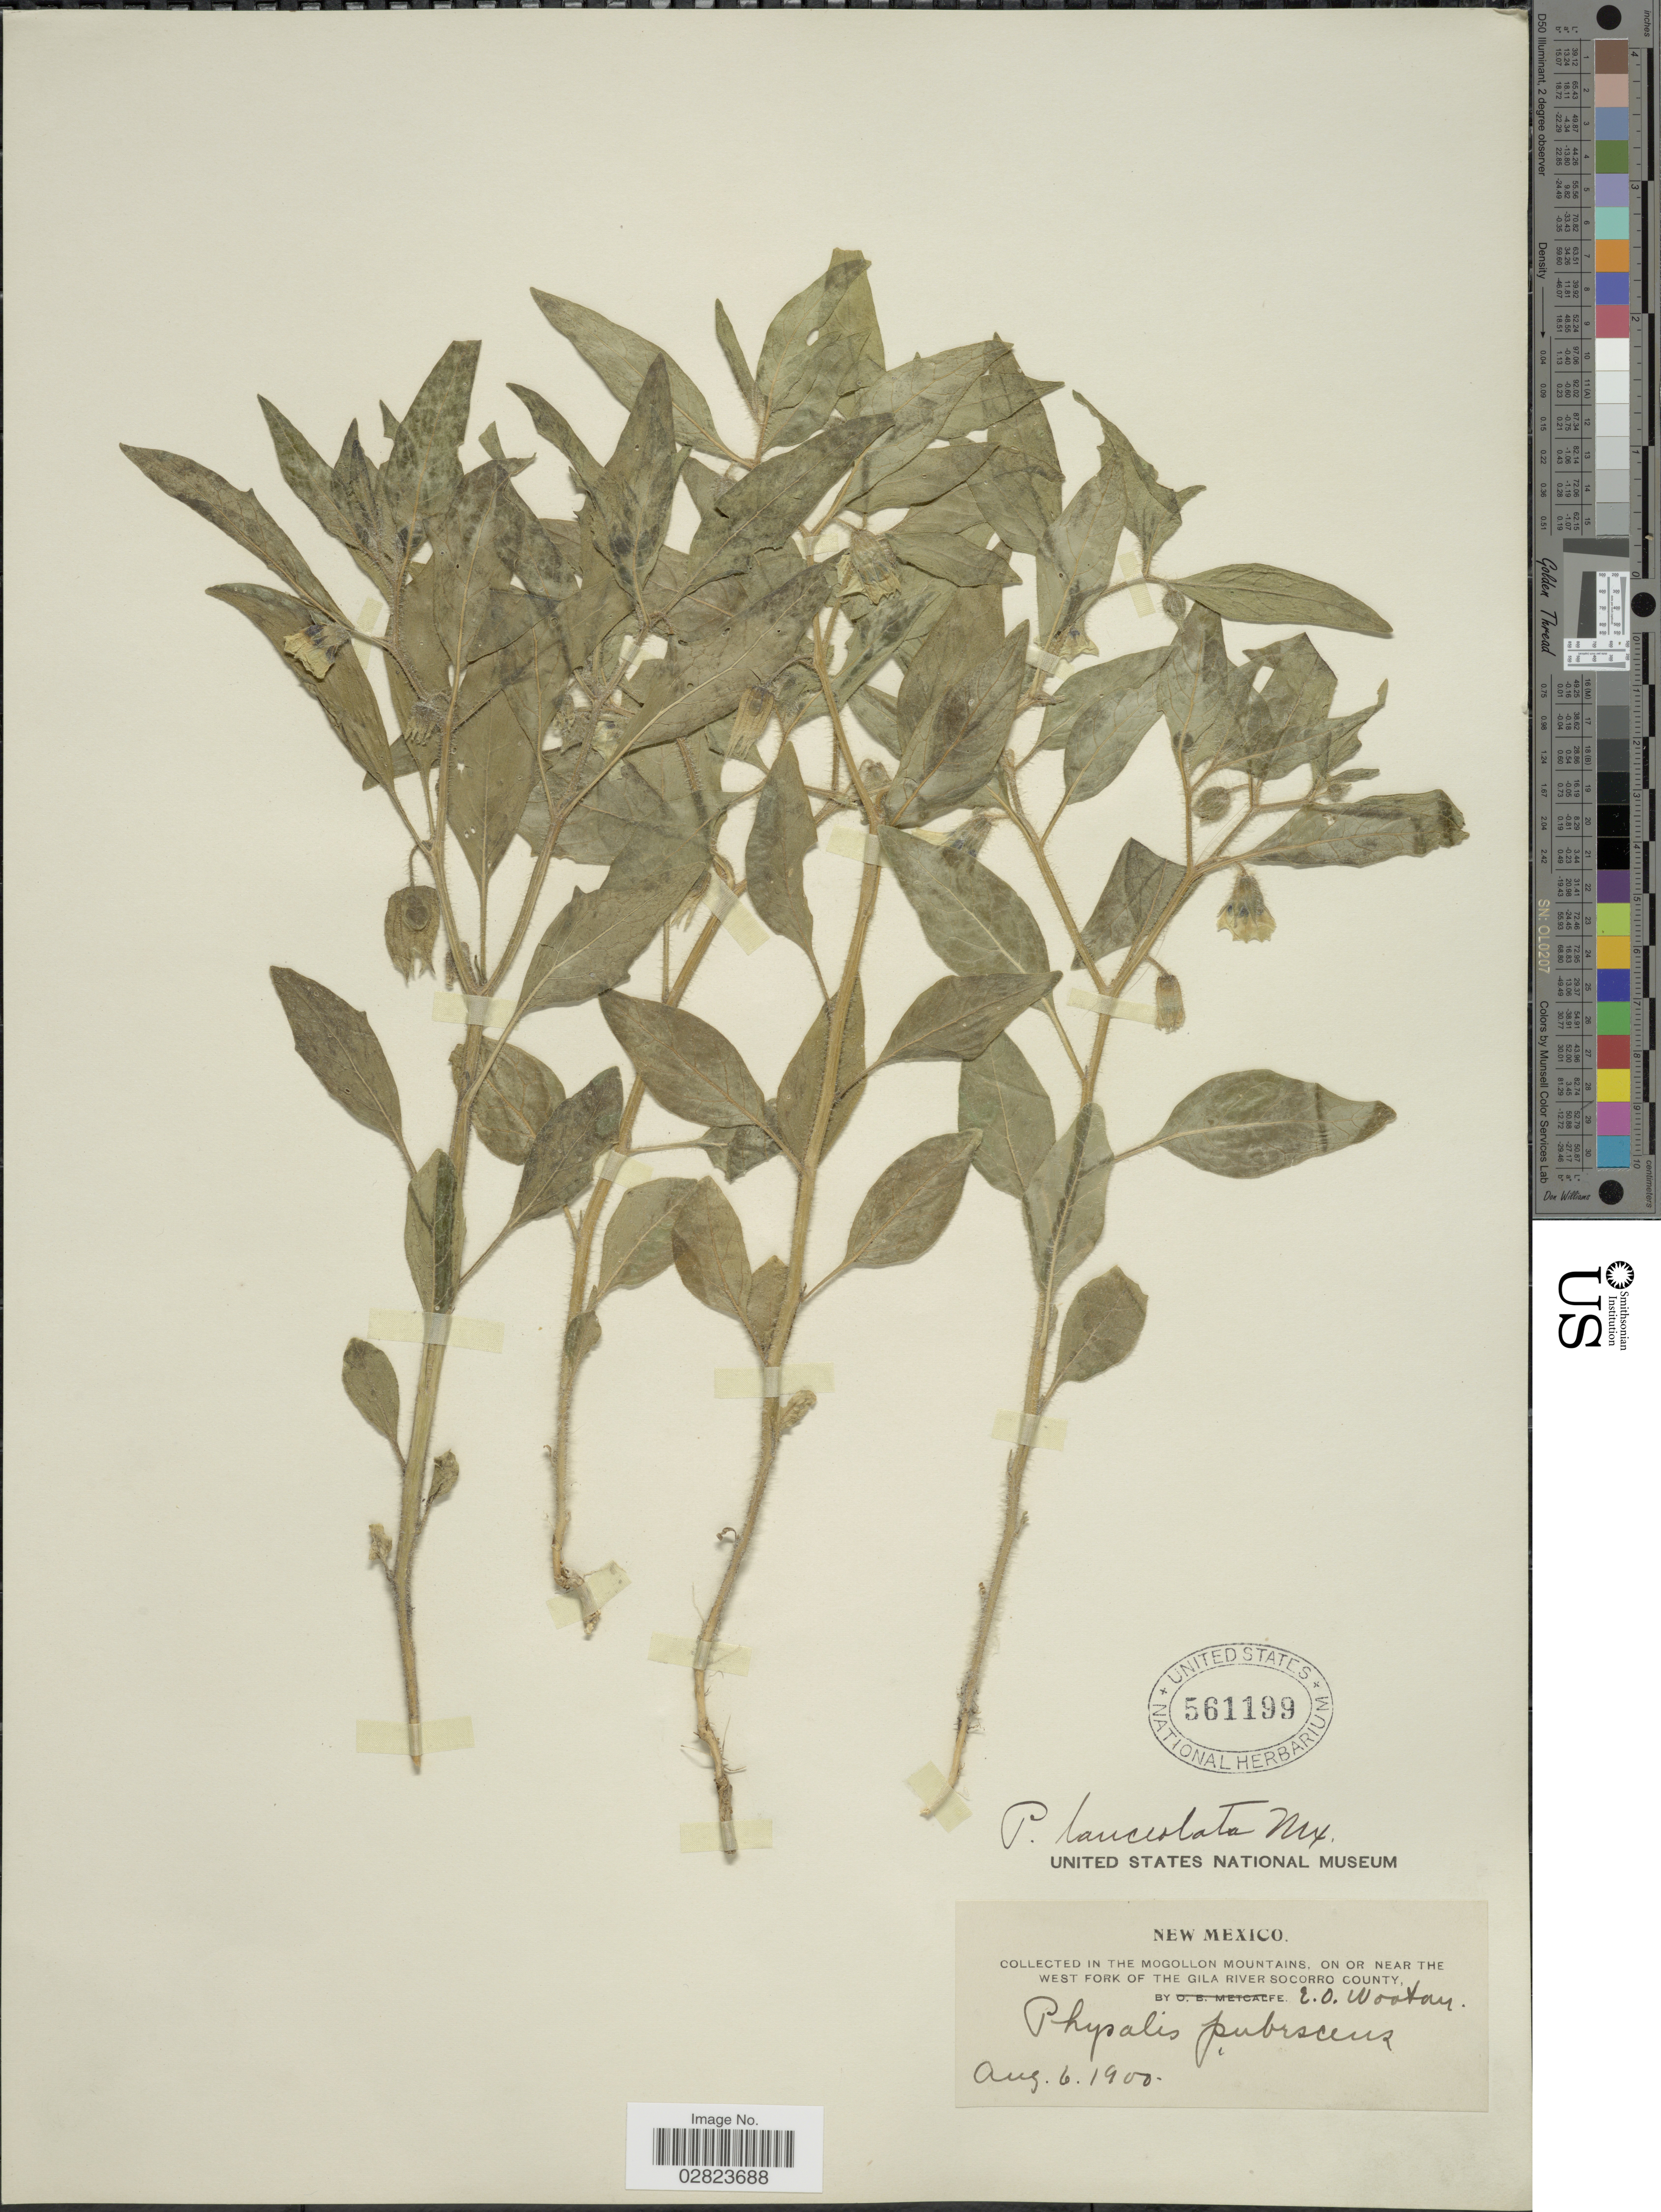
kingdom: Plantae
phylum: Tracheophyta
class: Magnoliopsida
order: Solanales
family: Solanaceae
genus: Physalis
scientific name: Physalis lanceolata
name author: Michx.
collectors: E. O. Wooton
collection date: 1900-08-06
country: United States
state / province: New Mexico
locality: In the Mogollon Mountains, on or near the West Fork of the Gila River Socorro County.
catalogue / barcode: US 561199